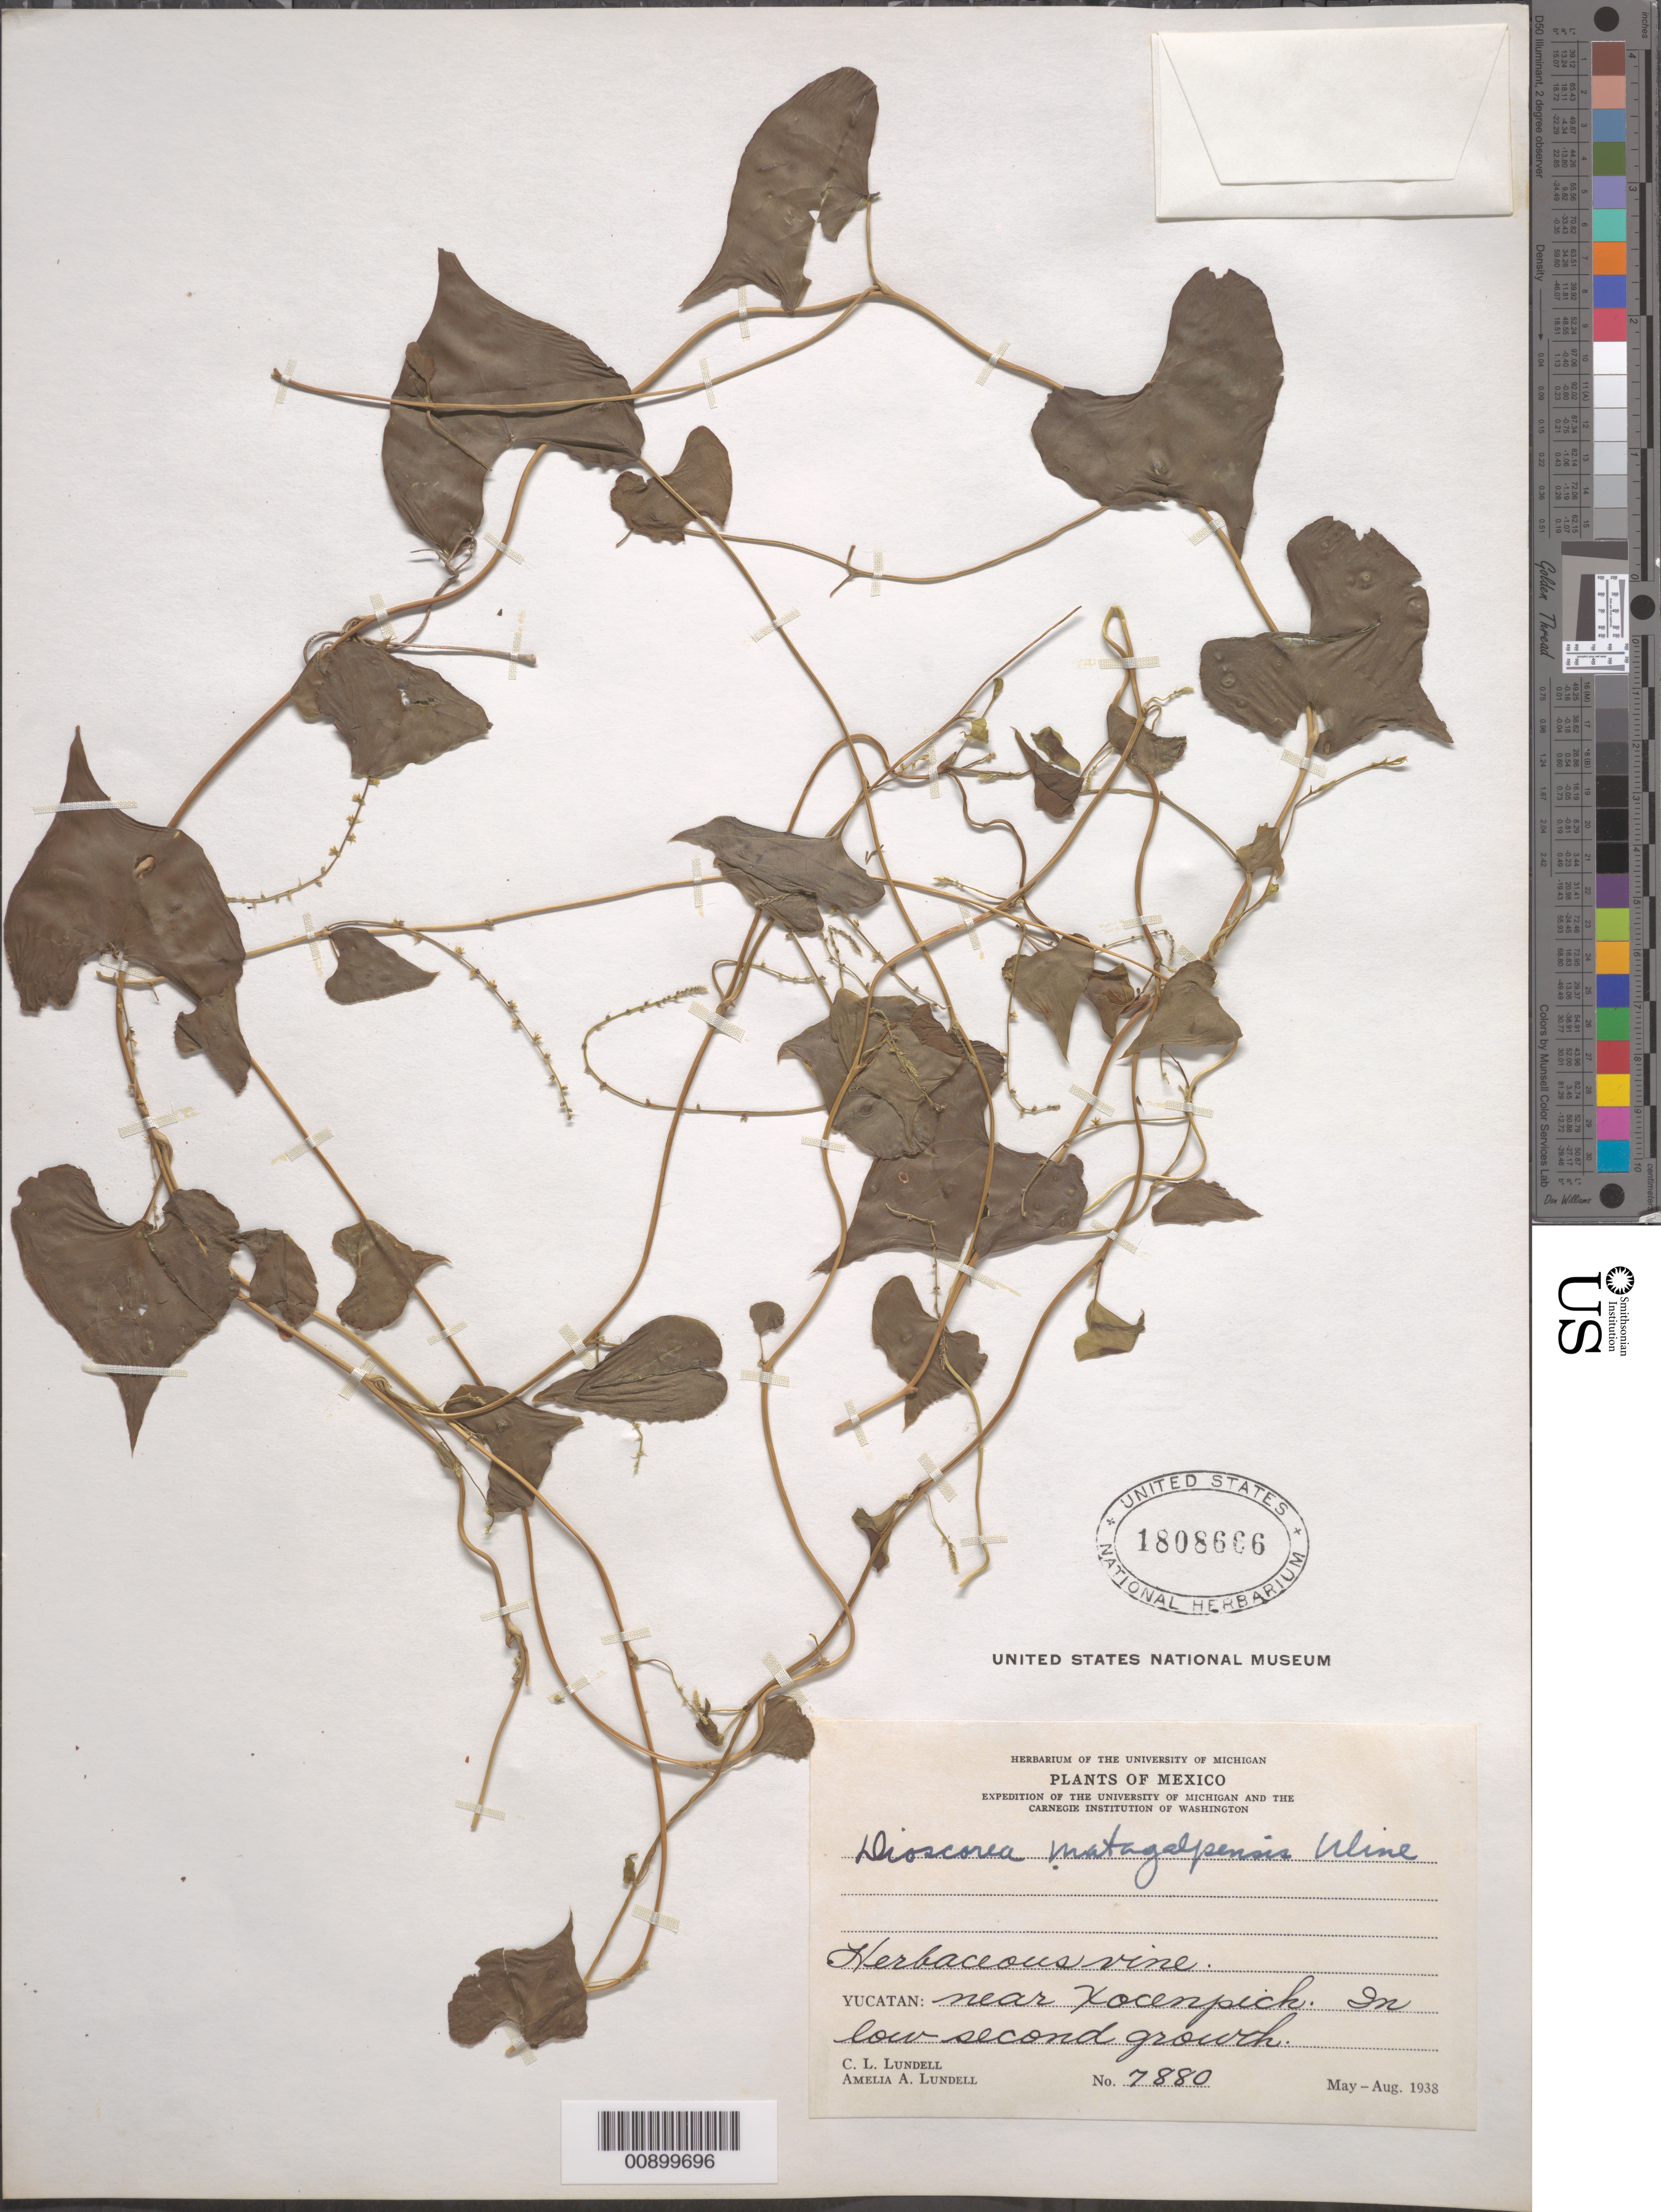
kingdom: Plantae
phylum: Tracheophyta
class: Liliopsida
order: Dioscoreales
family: Dioscoreaceae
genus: Dioscorea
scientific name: Dioscorea matagalpensis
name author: Uline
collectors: C. L. Lundell & A. A. Lundell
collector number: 7880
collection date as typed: May 1938 to -- Aug 1938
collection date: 1938-05/1938-08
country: Mexico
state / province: Yucatán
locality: Yucatán: Near Xocenpich.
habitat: In low second growth.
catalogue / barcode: US 1808666